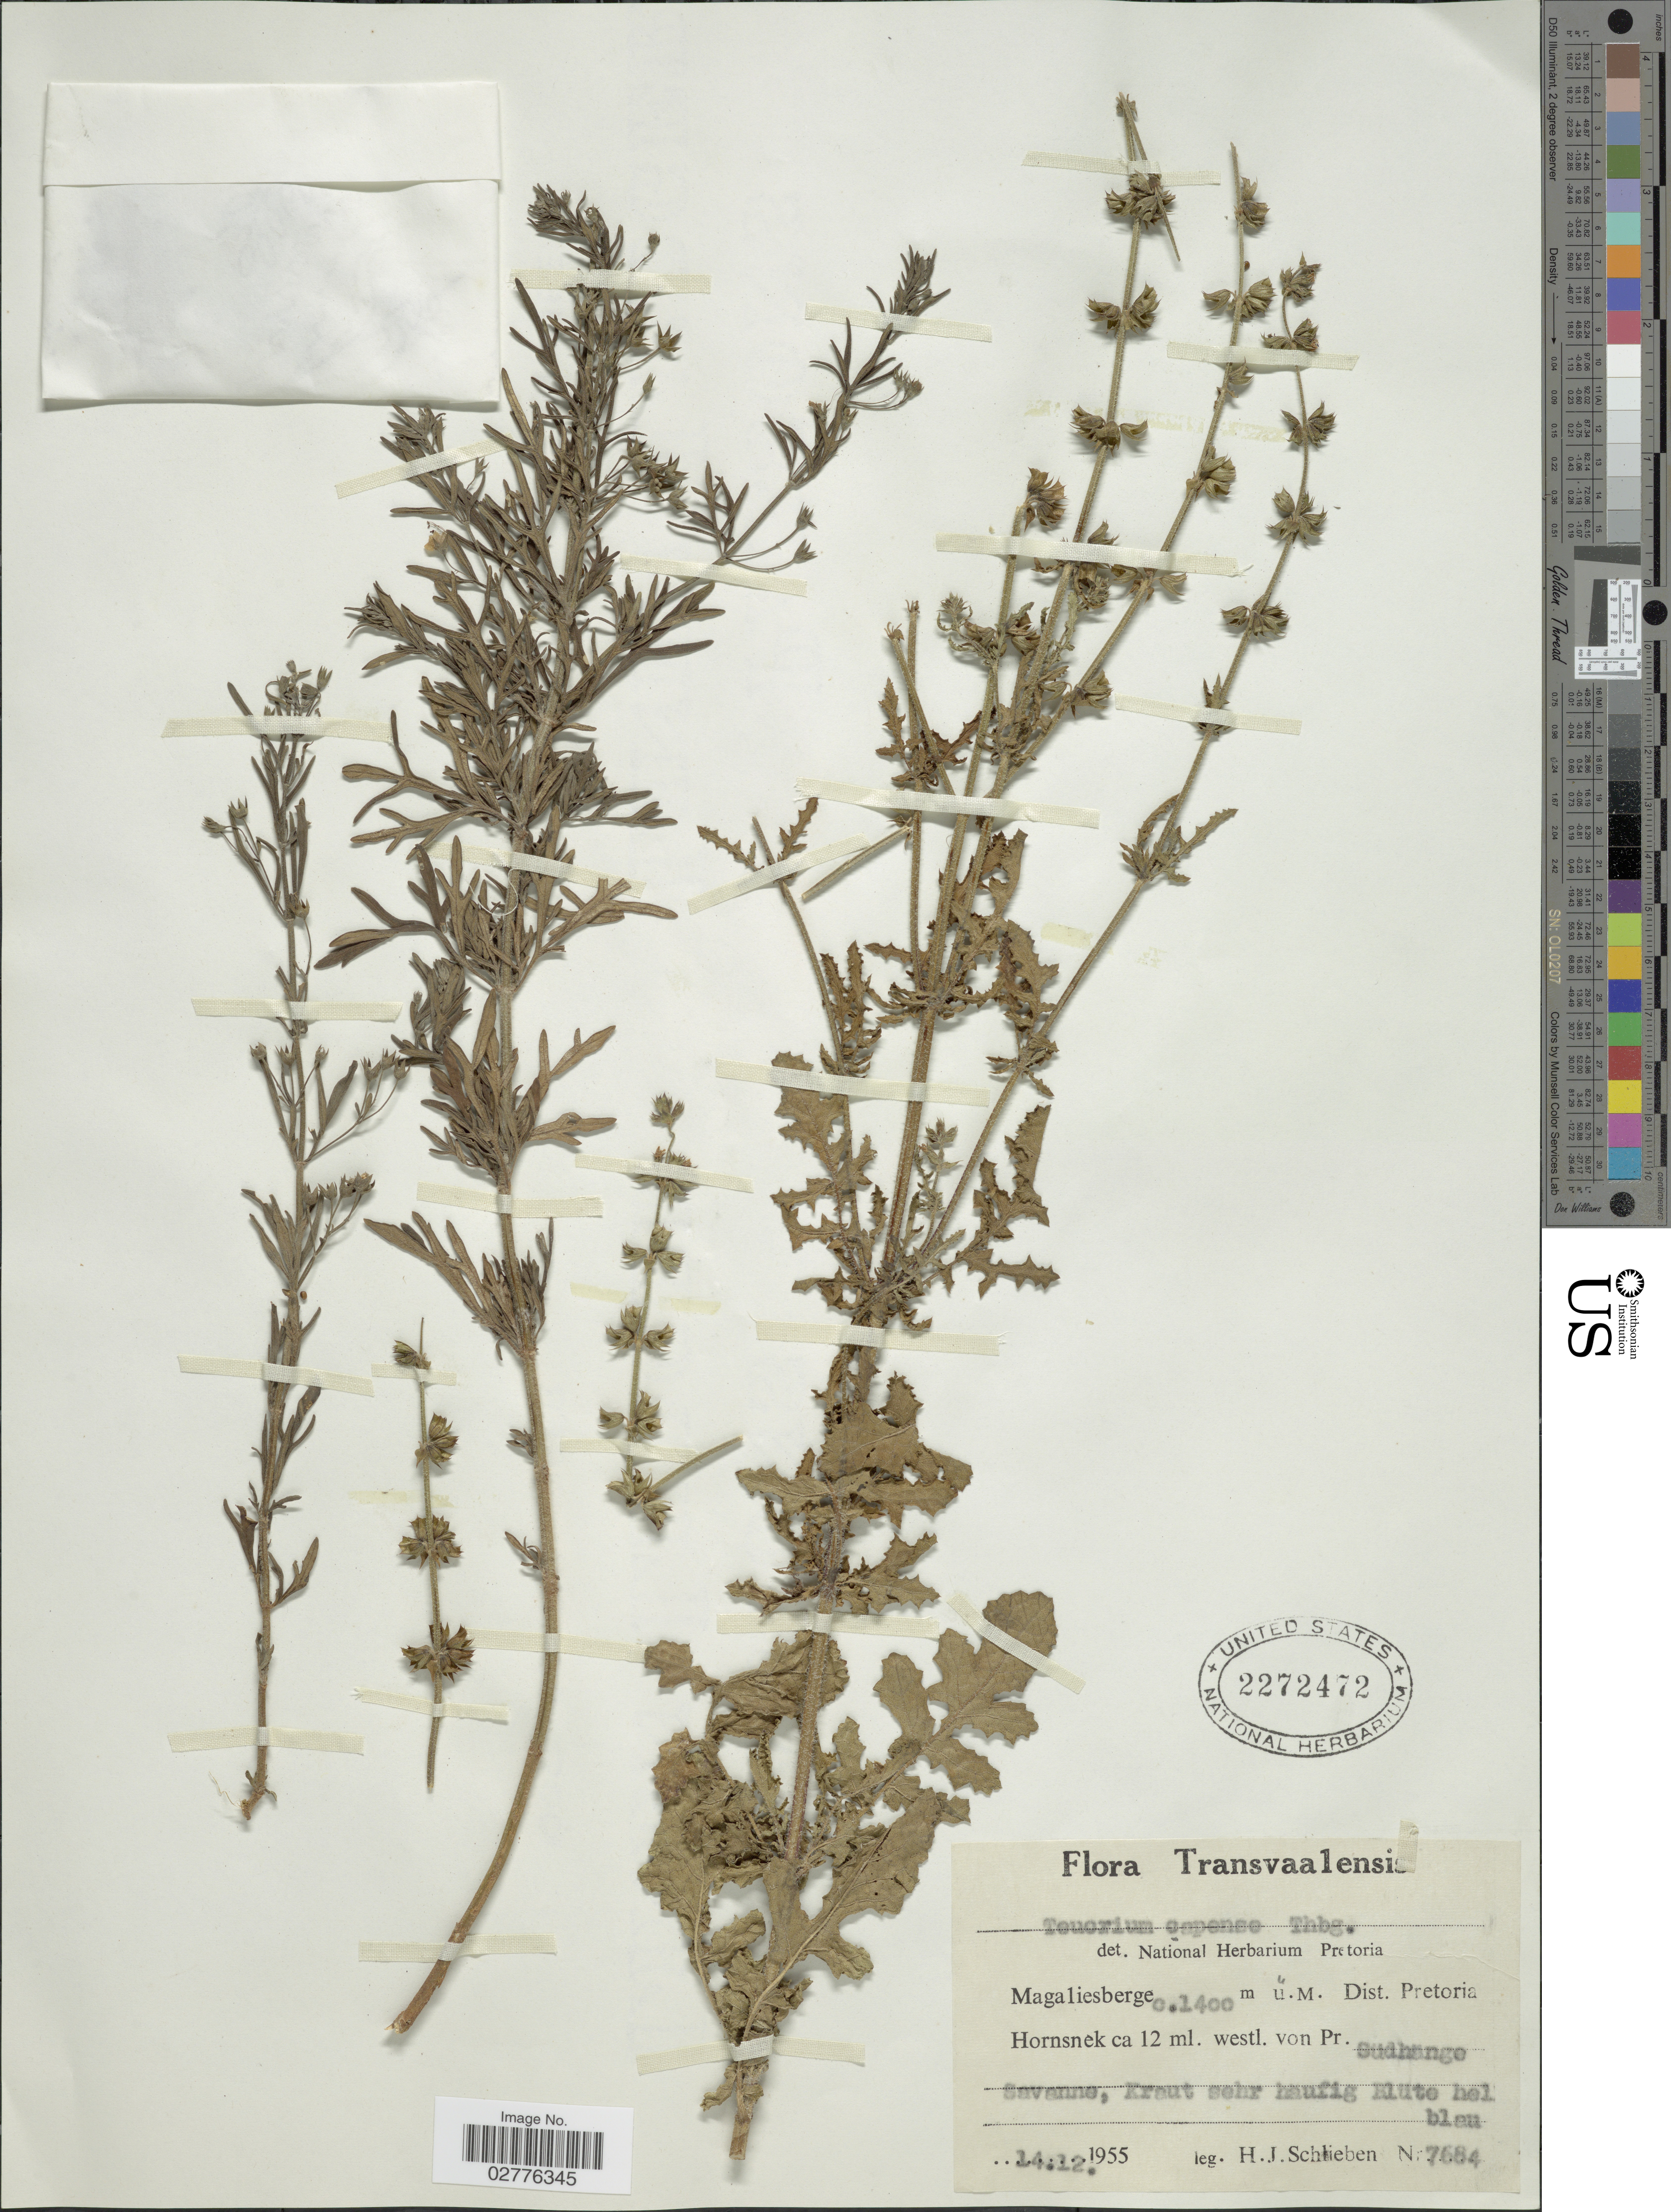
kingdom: Plantae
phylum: Tracheophyta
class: Magnoliopsida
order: Lamiales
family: Lamiaceae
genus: Teucrium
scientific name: Teucrium capense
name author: Thunb.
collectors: H. J. Schlieben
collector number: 7684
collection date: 1955-12-14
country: South Africa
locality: Transvaalensis, Magaliesberge, Dist.Pretoria, Hornsnek ca12 ml. westl. von Pr. Südhänge Savanne.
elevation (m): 1400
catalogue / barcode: US 2272472